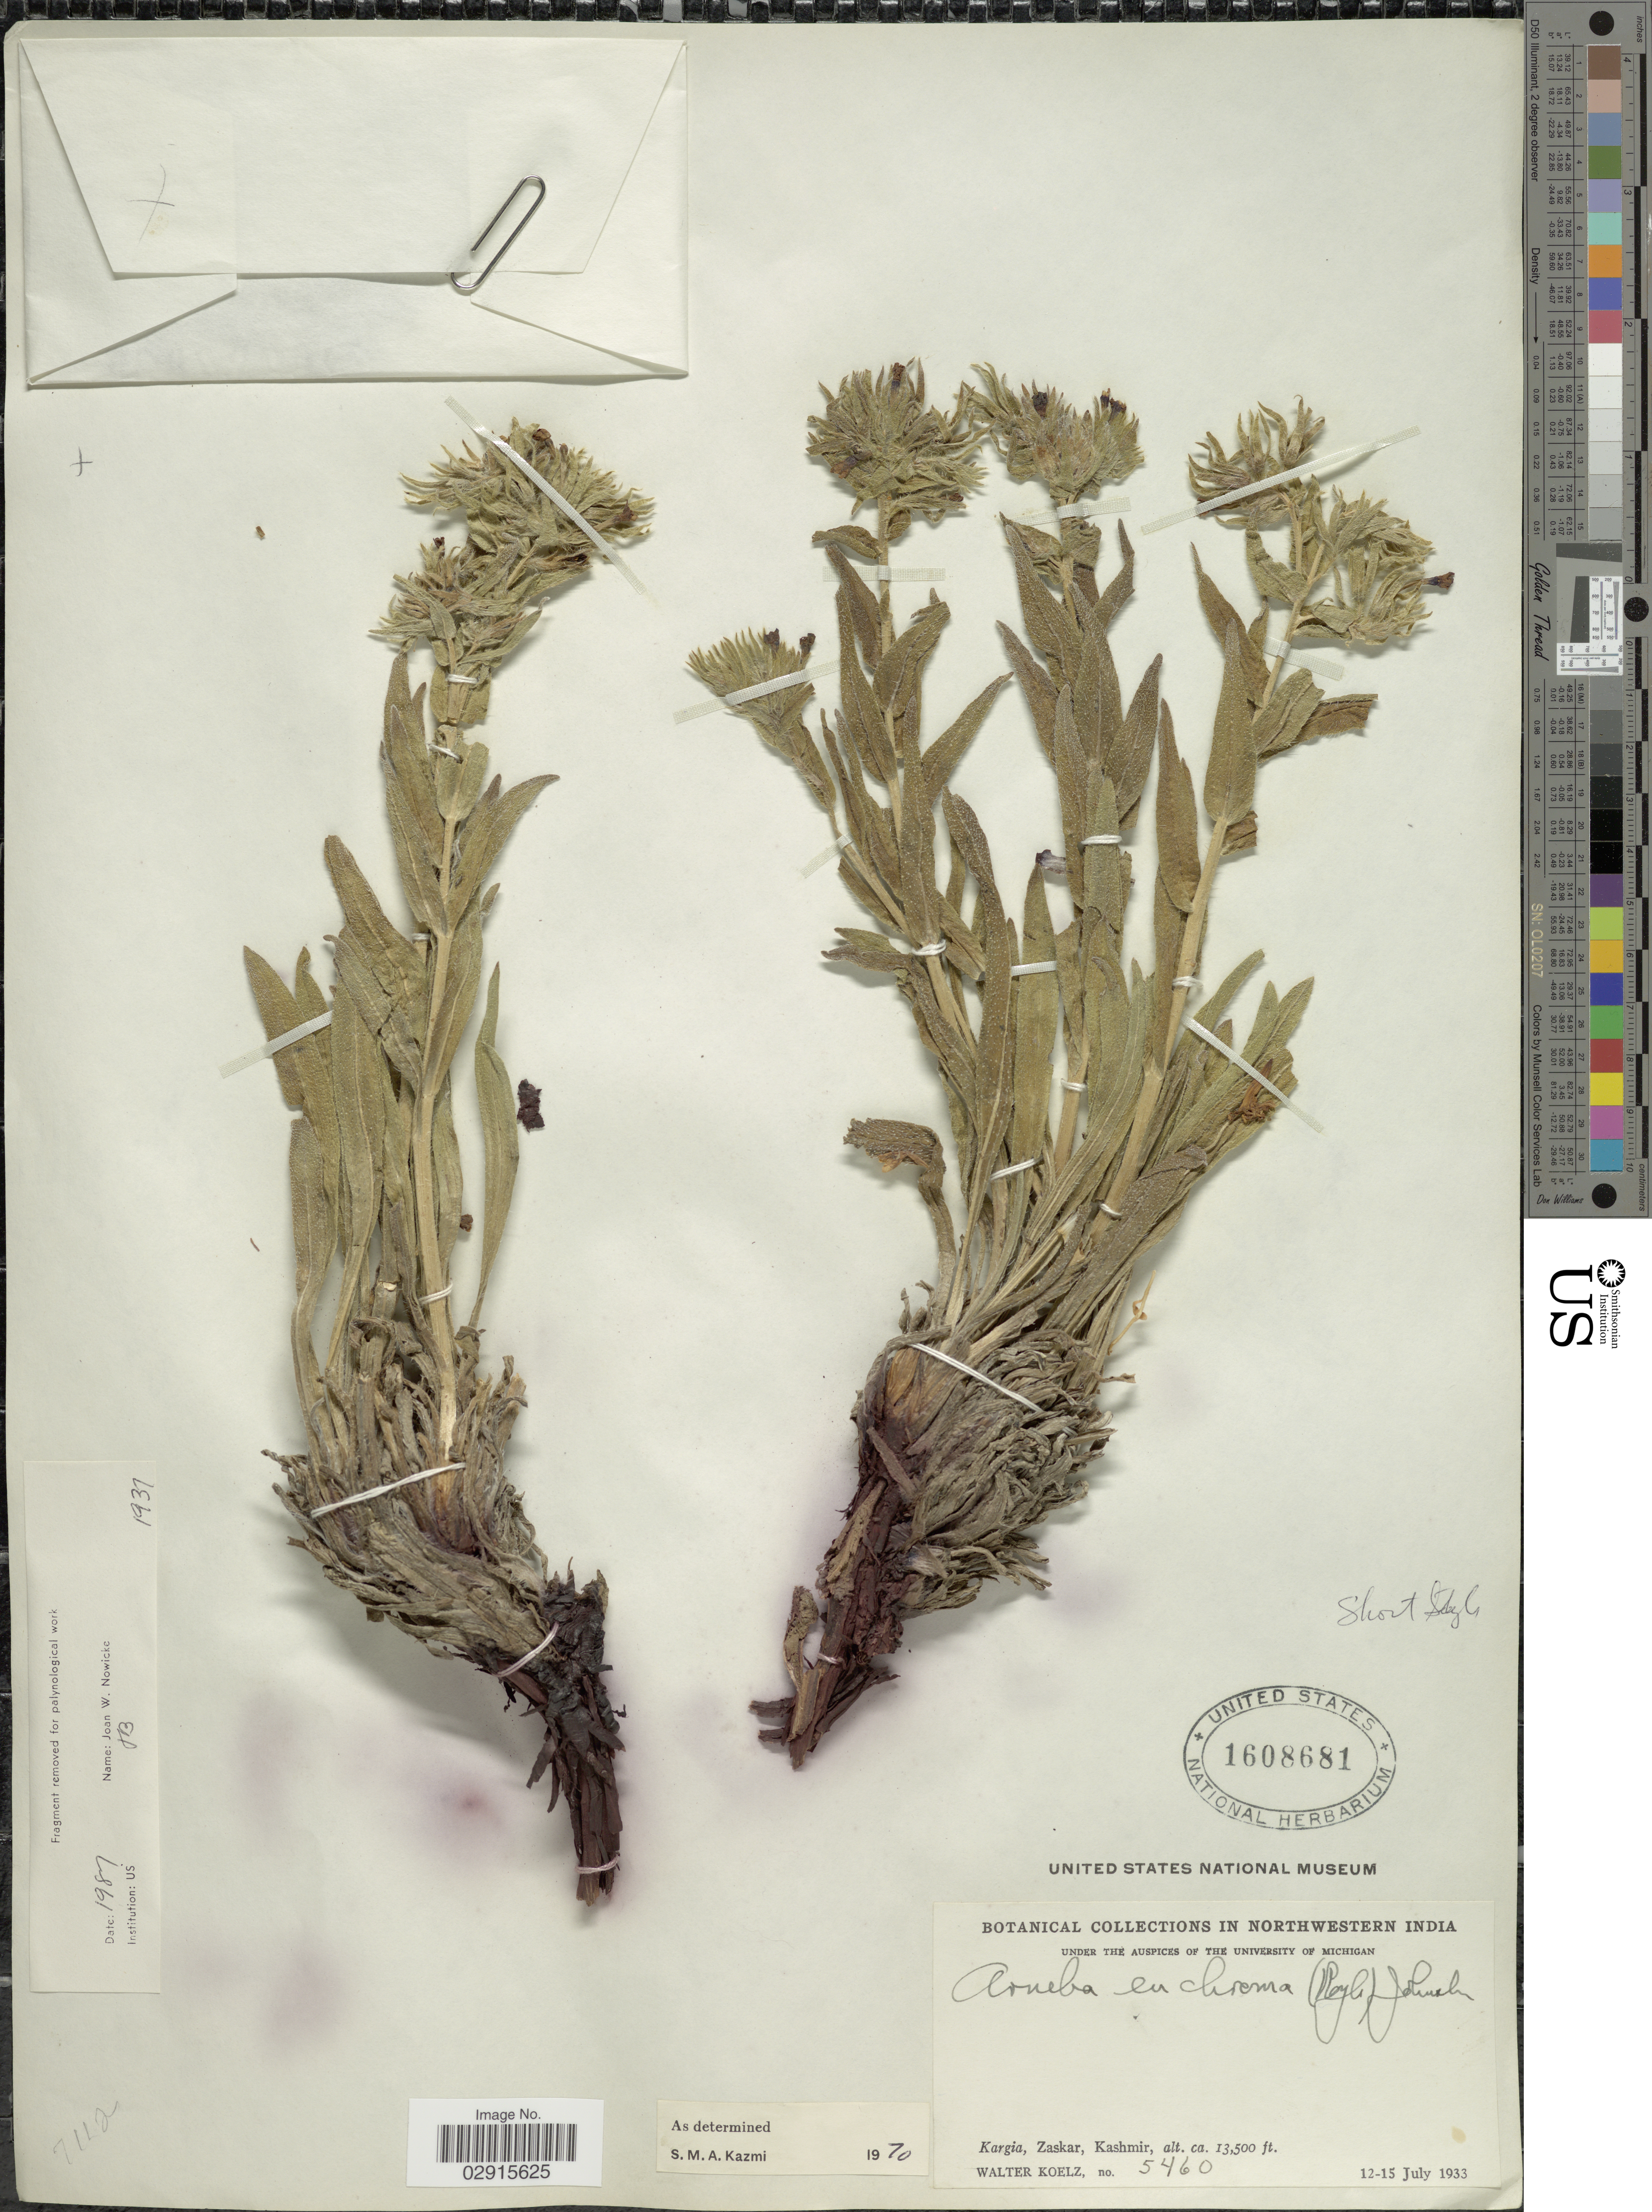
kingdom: Plantae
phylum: Tracheophyta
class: Magnoliopsida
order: Boraginales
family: Boraginaceae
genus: Arnebia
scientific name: Arnebia euchroma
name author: I.M. Johnst.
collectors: W. N. Koelz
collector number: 5460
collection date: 1933-07-12/1933-07-15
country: India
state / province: Jammu and Kashmir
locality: Northwestern India, Kargia, Zaskar, Kashmir.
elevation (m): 4115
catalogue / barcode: US 1608681